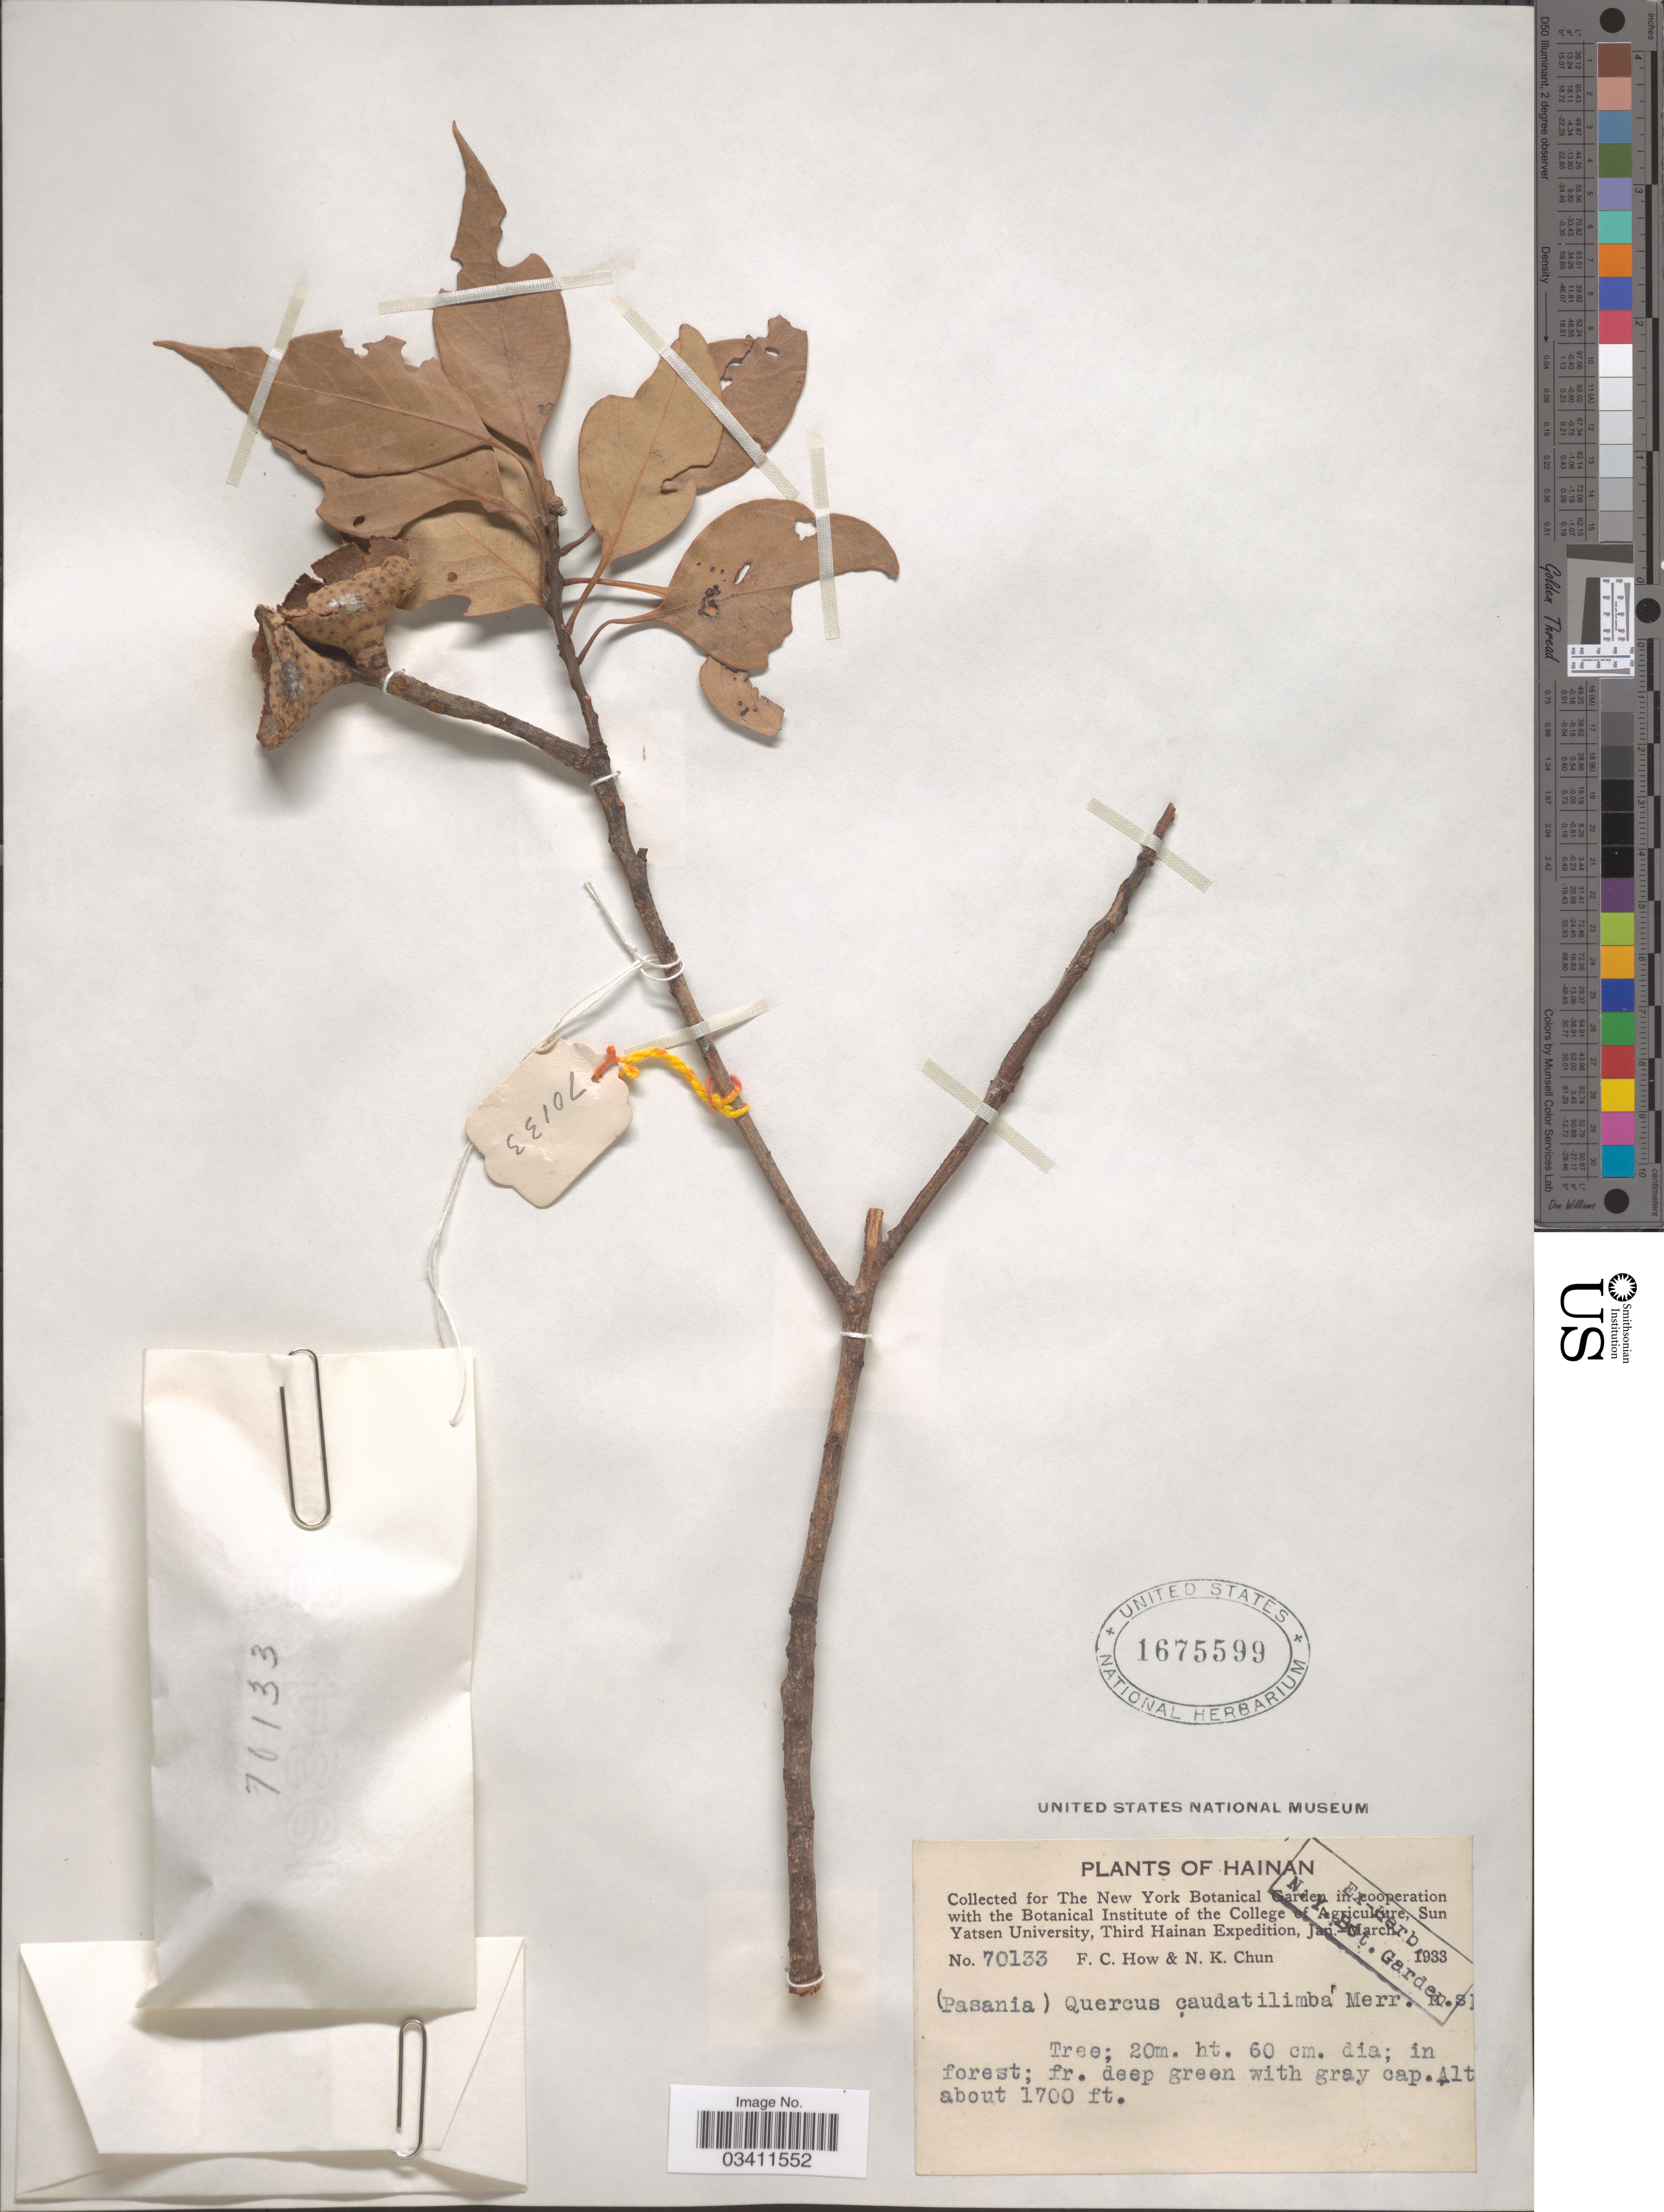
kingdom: Plantae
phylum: Tracheophyta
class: Magnoliopsida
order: Fagales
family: Fagaceae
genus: Quercus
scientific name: Quercus caudatilimba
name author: Merr.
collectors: F. C. How & N. K. Chun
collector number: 70133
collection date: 1933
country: China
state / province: Hainan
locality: In forest.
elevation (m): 518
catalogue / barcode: US 1675599